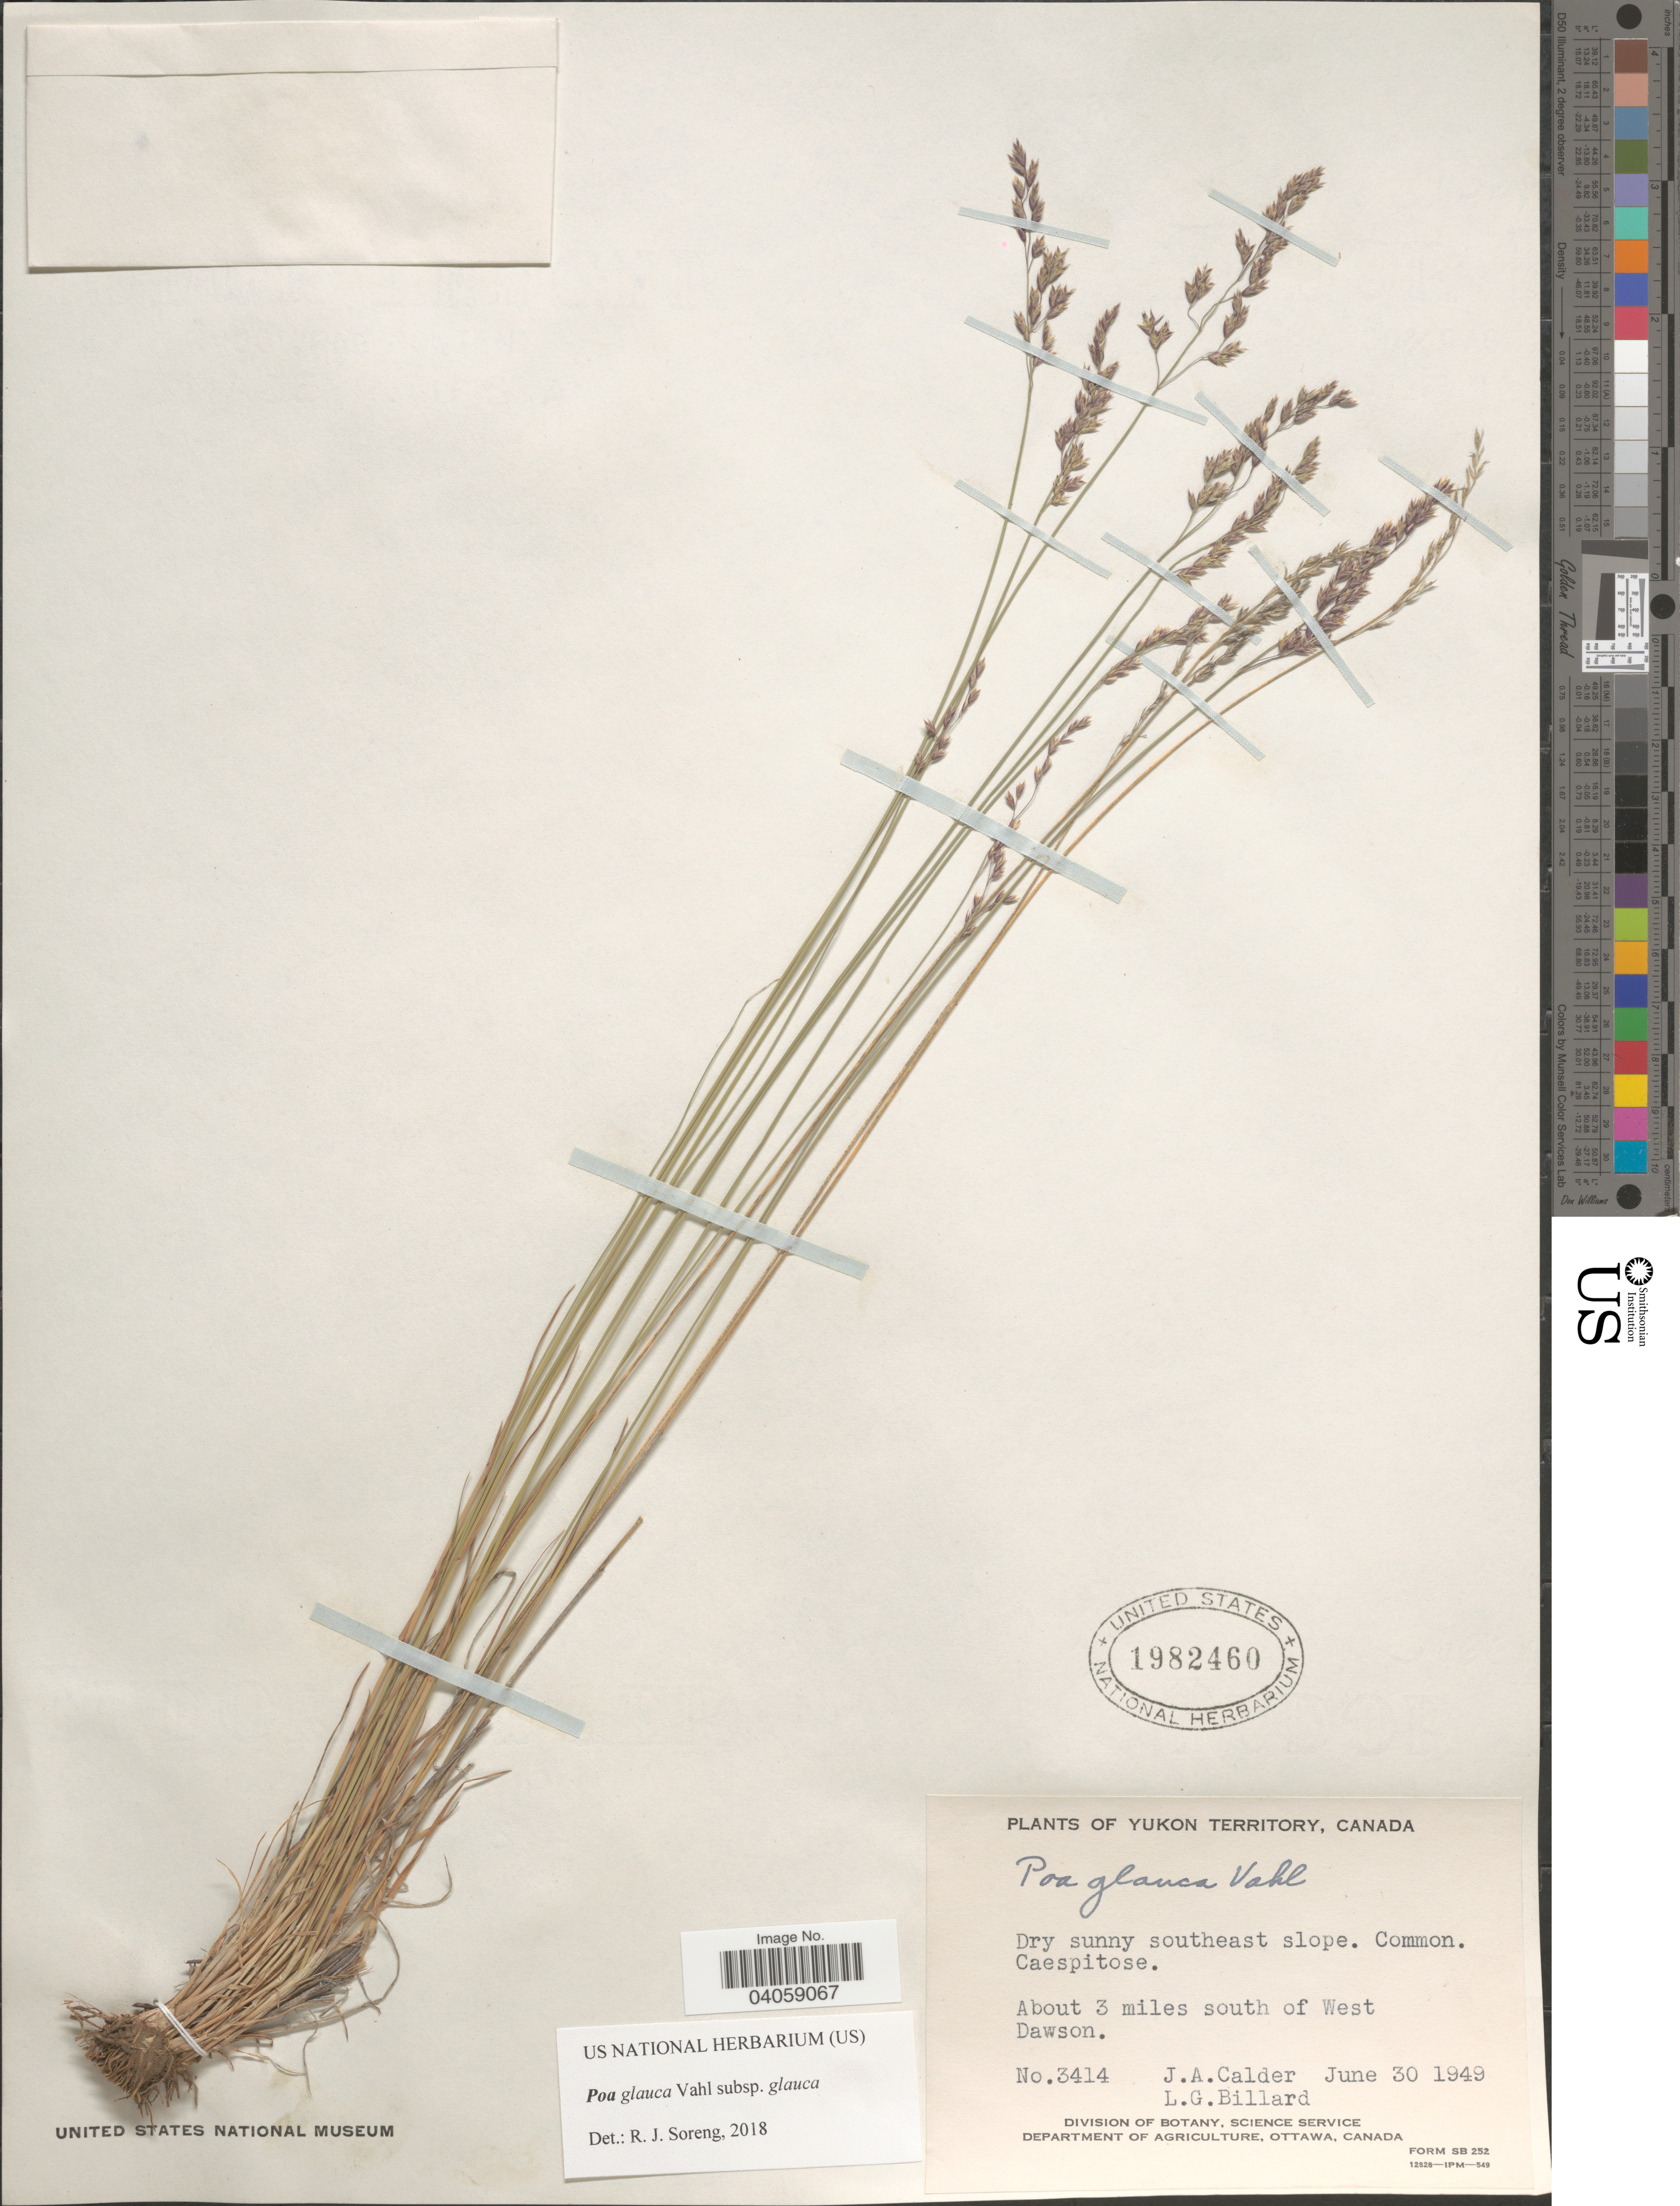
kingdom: Plantae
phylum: Tracheophyta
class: Liliopsida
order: Poales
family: Poaceae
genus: Poa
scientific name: Poa glauca subsp. glauca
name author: Vahl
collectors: J. A. Calder & L. Billard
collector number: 3414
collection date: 1949-06-30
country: Canada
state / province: Yukon Territory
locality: Dry sunny southeast slope. About 3 miles south of West Dawson.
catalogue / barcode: US 1982460